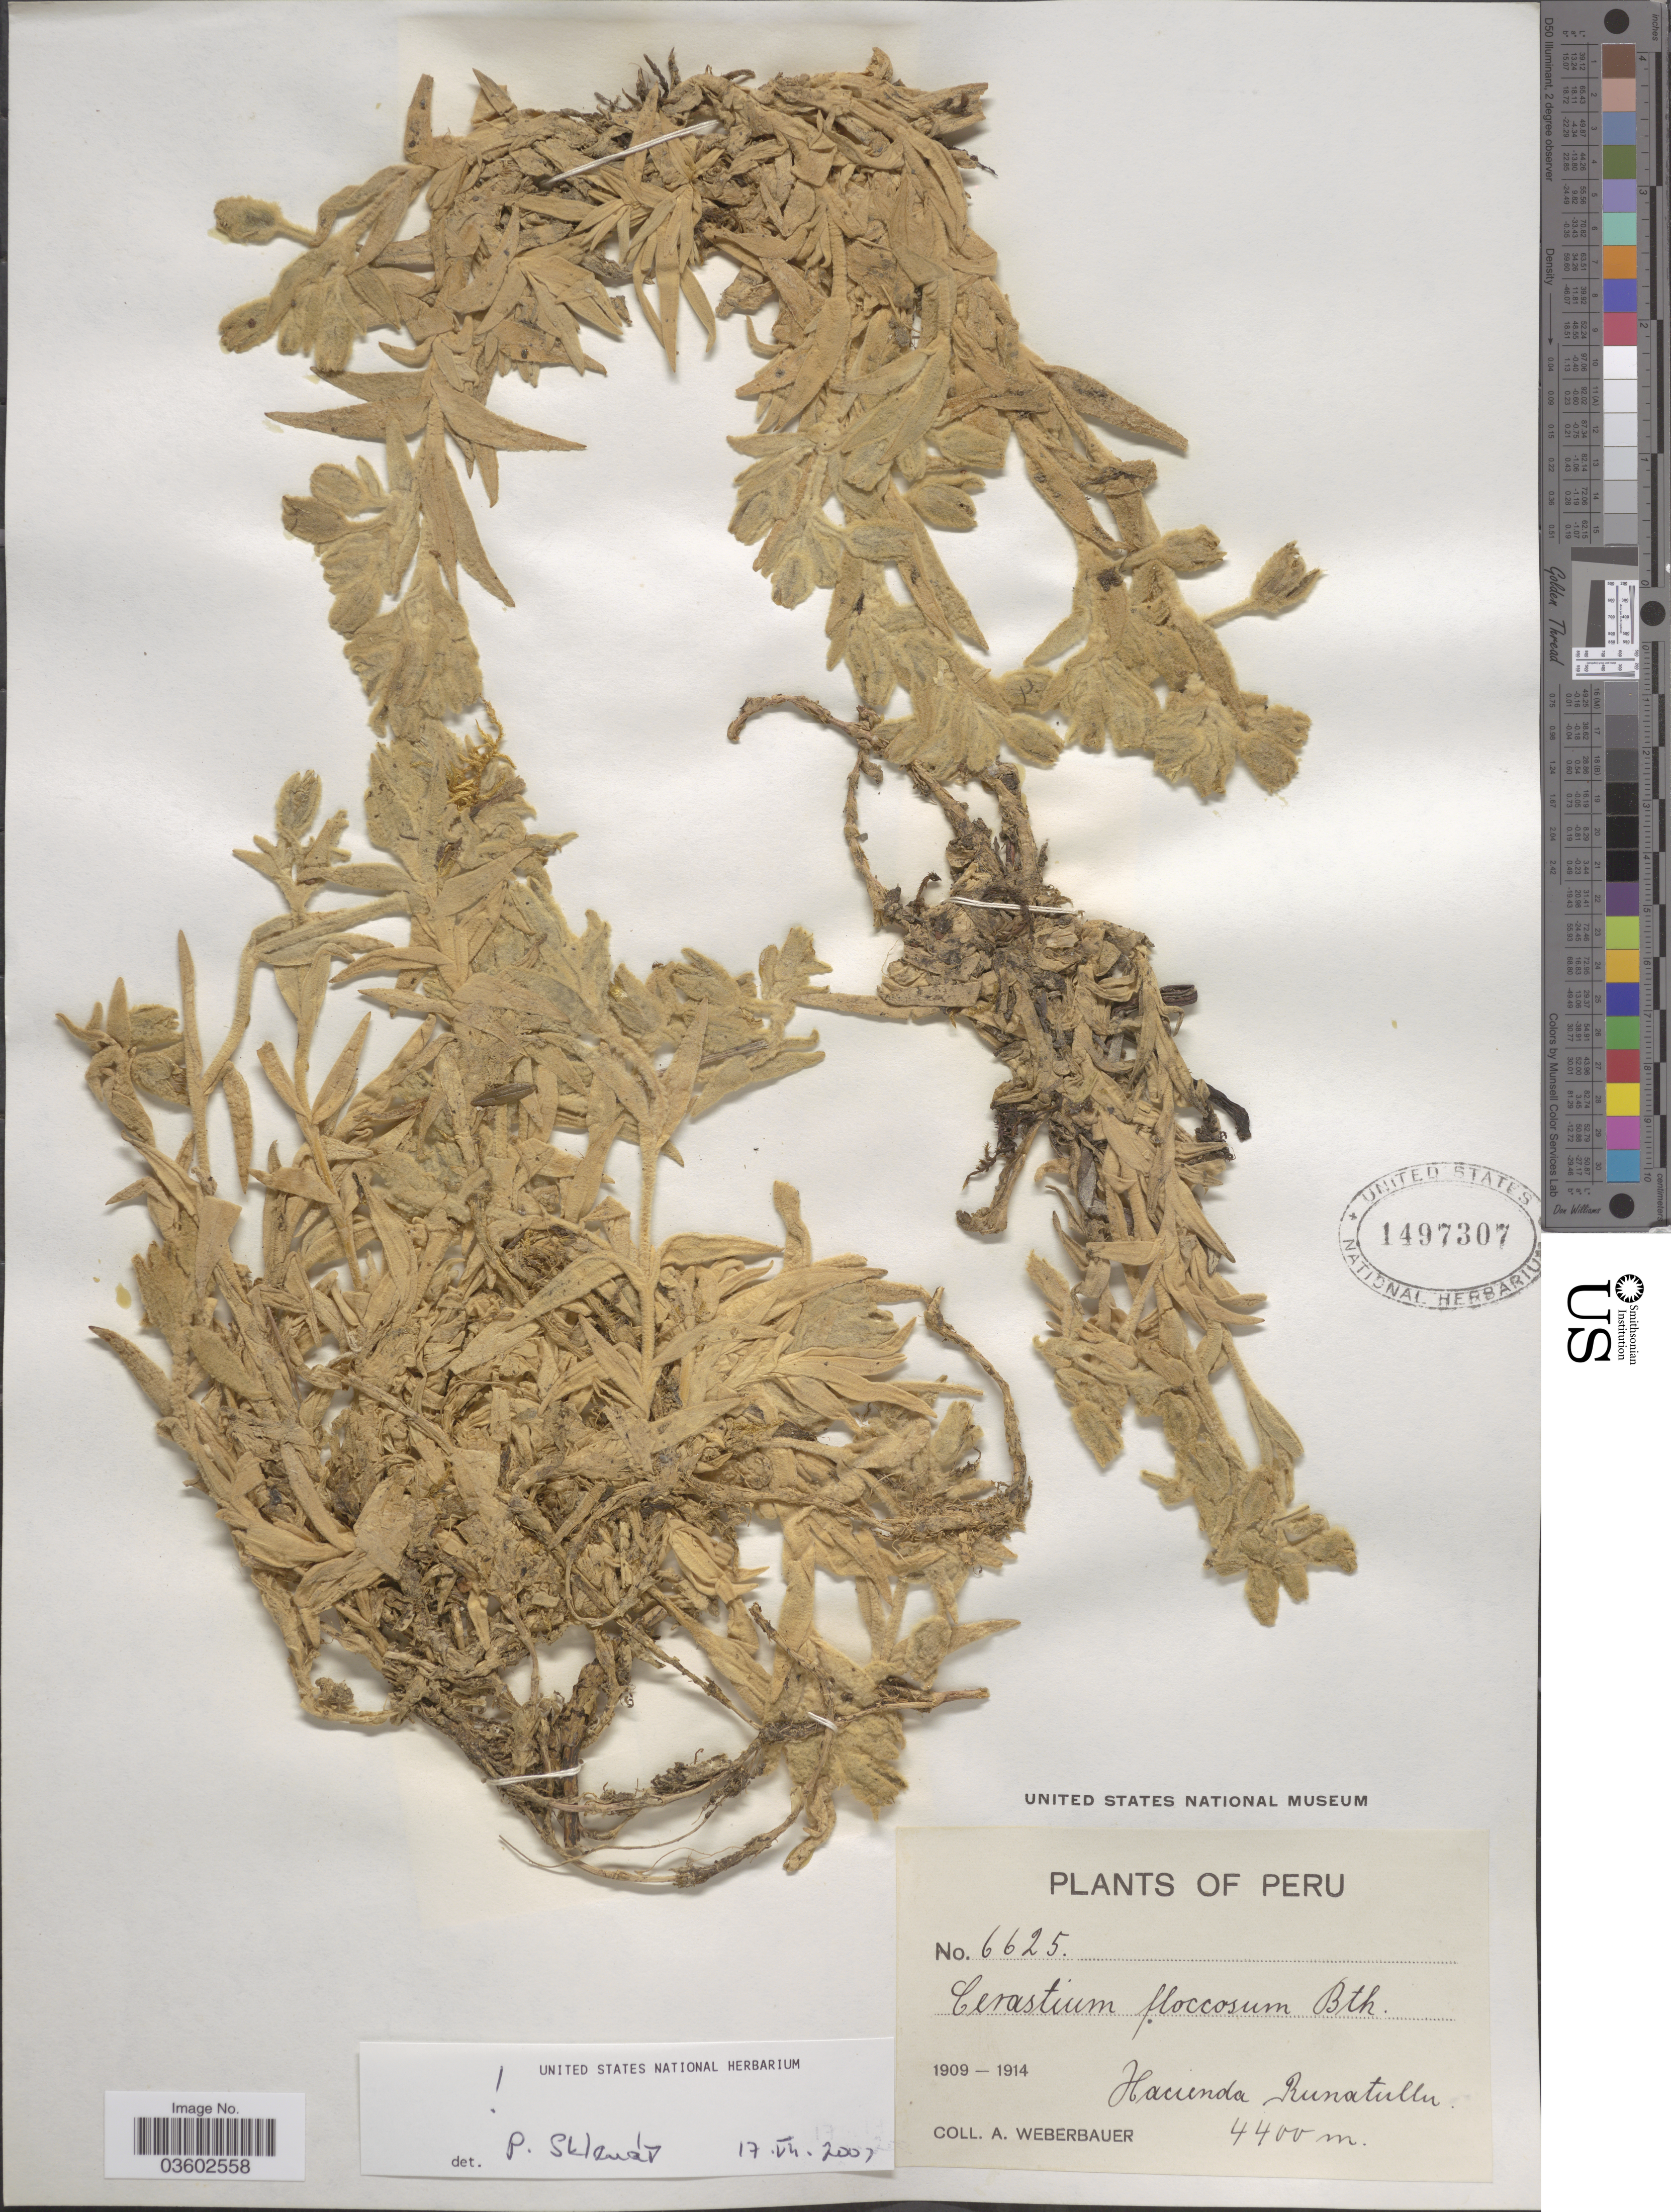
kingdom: Plantae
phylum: Tracheophyta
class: Magnoliopsida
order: Caryophyllales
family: Caryophyllaceae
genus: Cerastium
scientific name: Cerastium floccosum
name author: Benth.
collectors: A. Weberbauer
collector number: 6625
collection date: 1909/1914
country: Peru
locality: Hacienda Runatullu.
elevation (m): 4400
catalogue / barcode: US 1497307